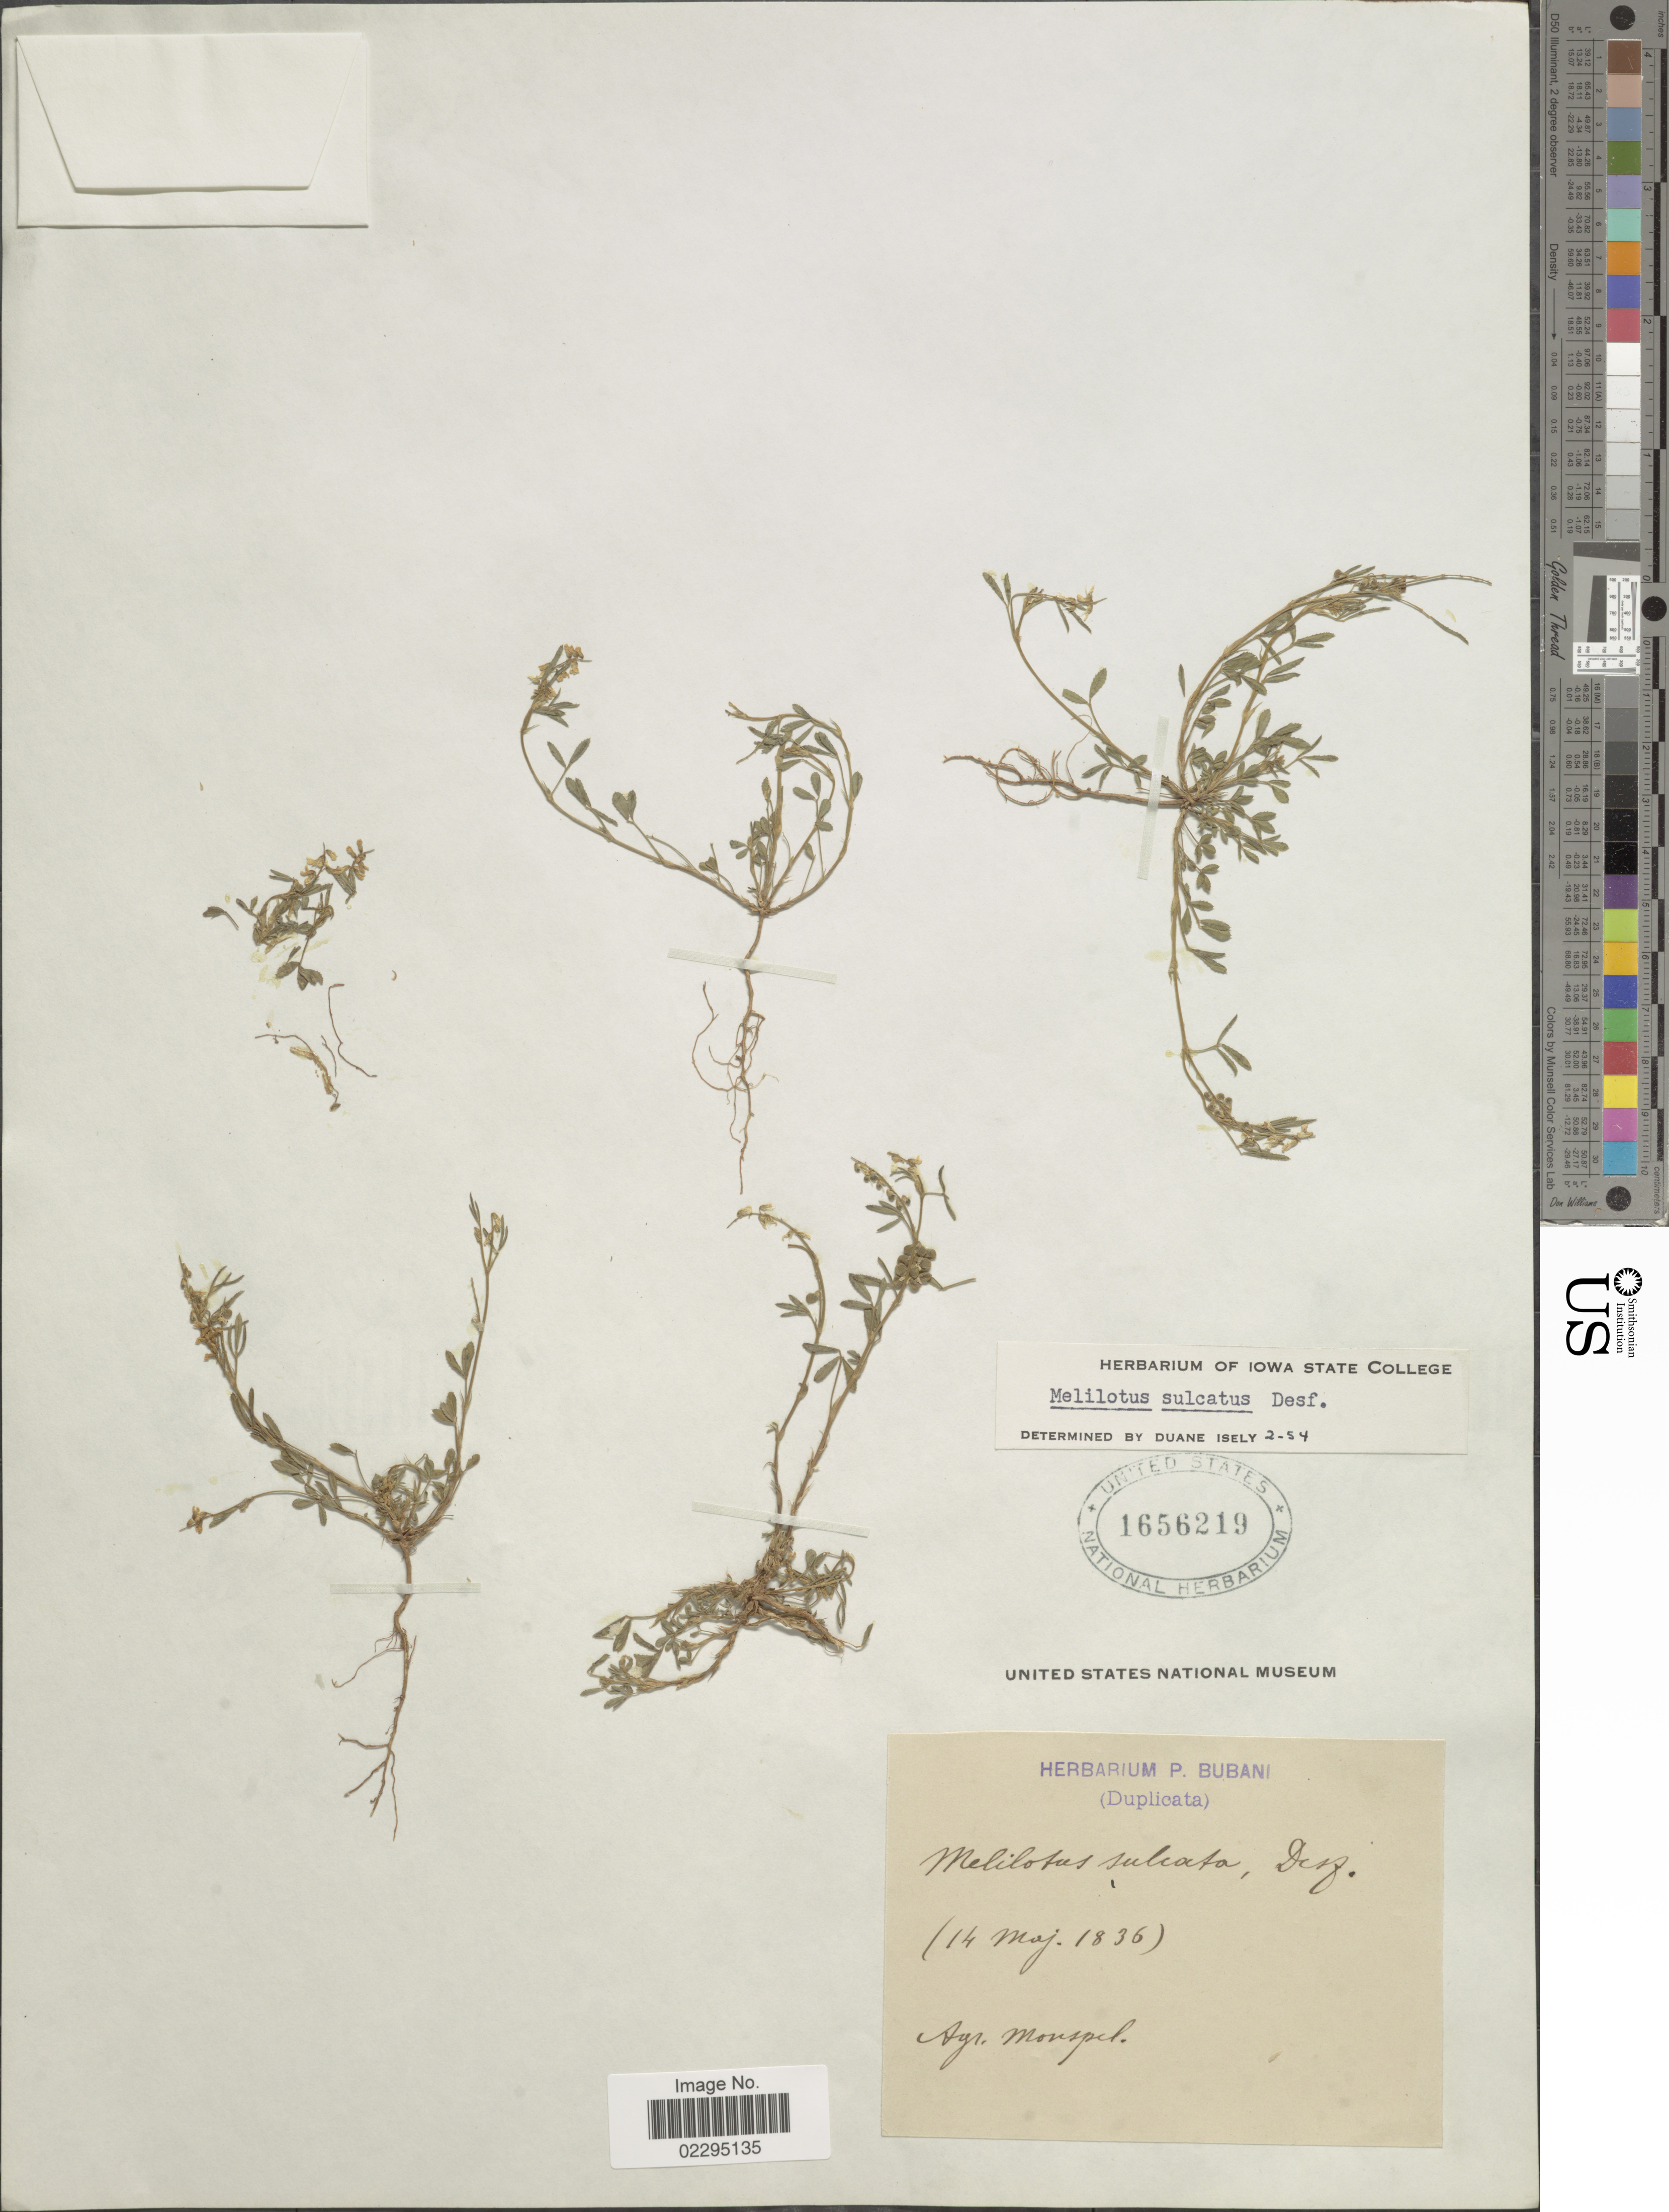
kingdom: Plantae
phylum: Tracheophyta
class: Magnoliopsida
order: Fabales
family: Fabaceae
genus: Melilotus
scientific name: Melilotus sulcatus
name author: Desf.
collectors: ex herb. P. Bubani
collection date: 1836-05-14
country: France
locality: Agr. Monspel.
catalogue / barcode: US 1656219